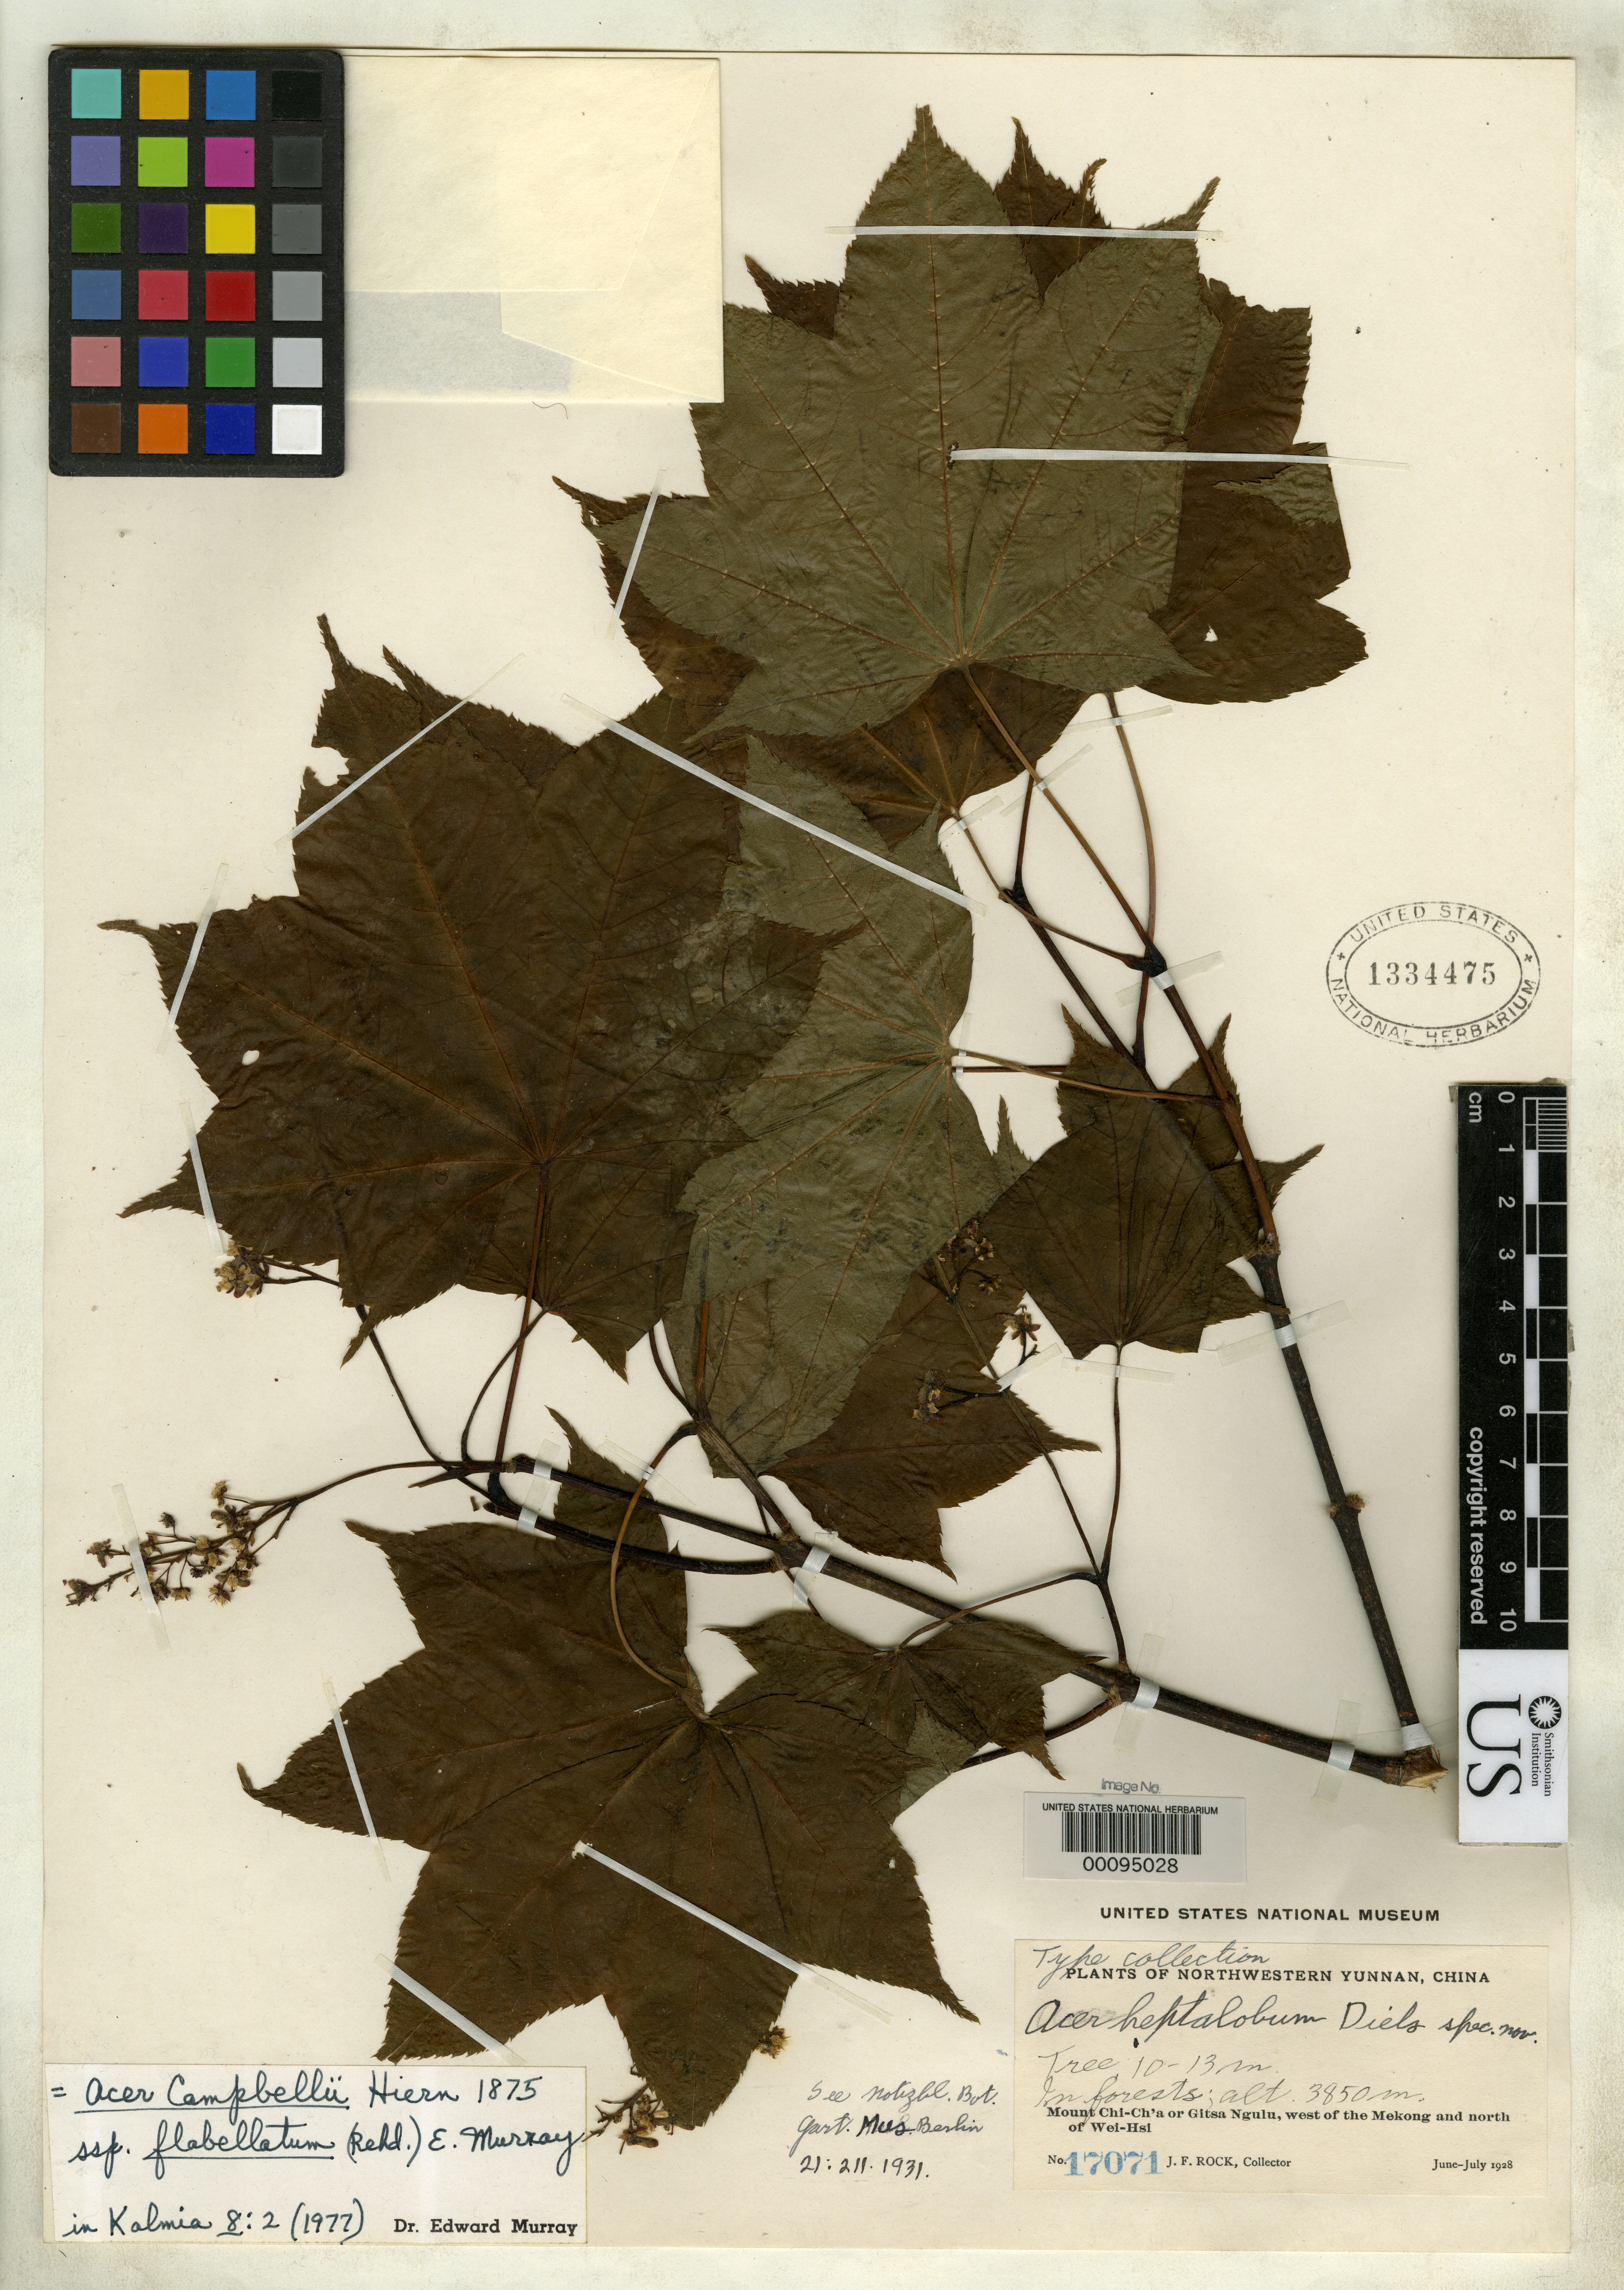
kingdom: Plantae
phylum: Tracheophyta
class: Magnoliopsida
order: Sapindales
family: Sapindaceae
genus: Acer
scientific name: Acer heptalobum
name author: Diels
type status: Isotype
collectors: J. F. Rock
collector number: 17071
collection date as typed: Jun 1928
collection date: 1928-06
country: China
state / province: Yunnan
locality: Monte Chich'a.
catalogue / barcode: US 1334475